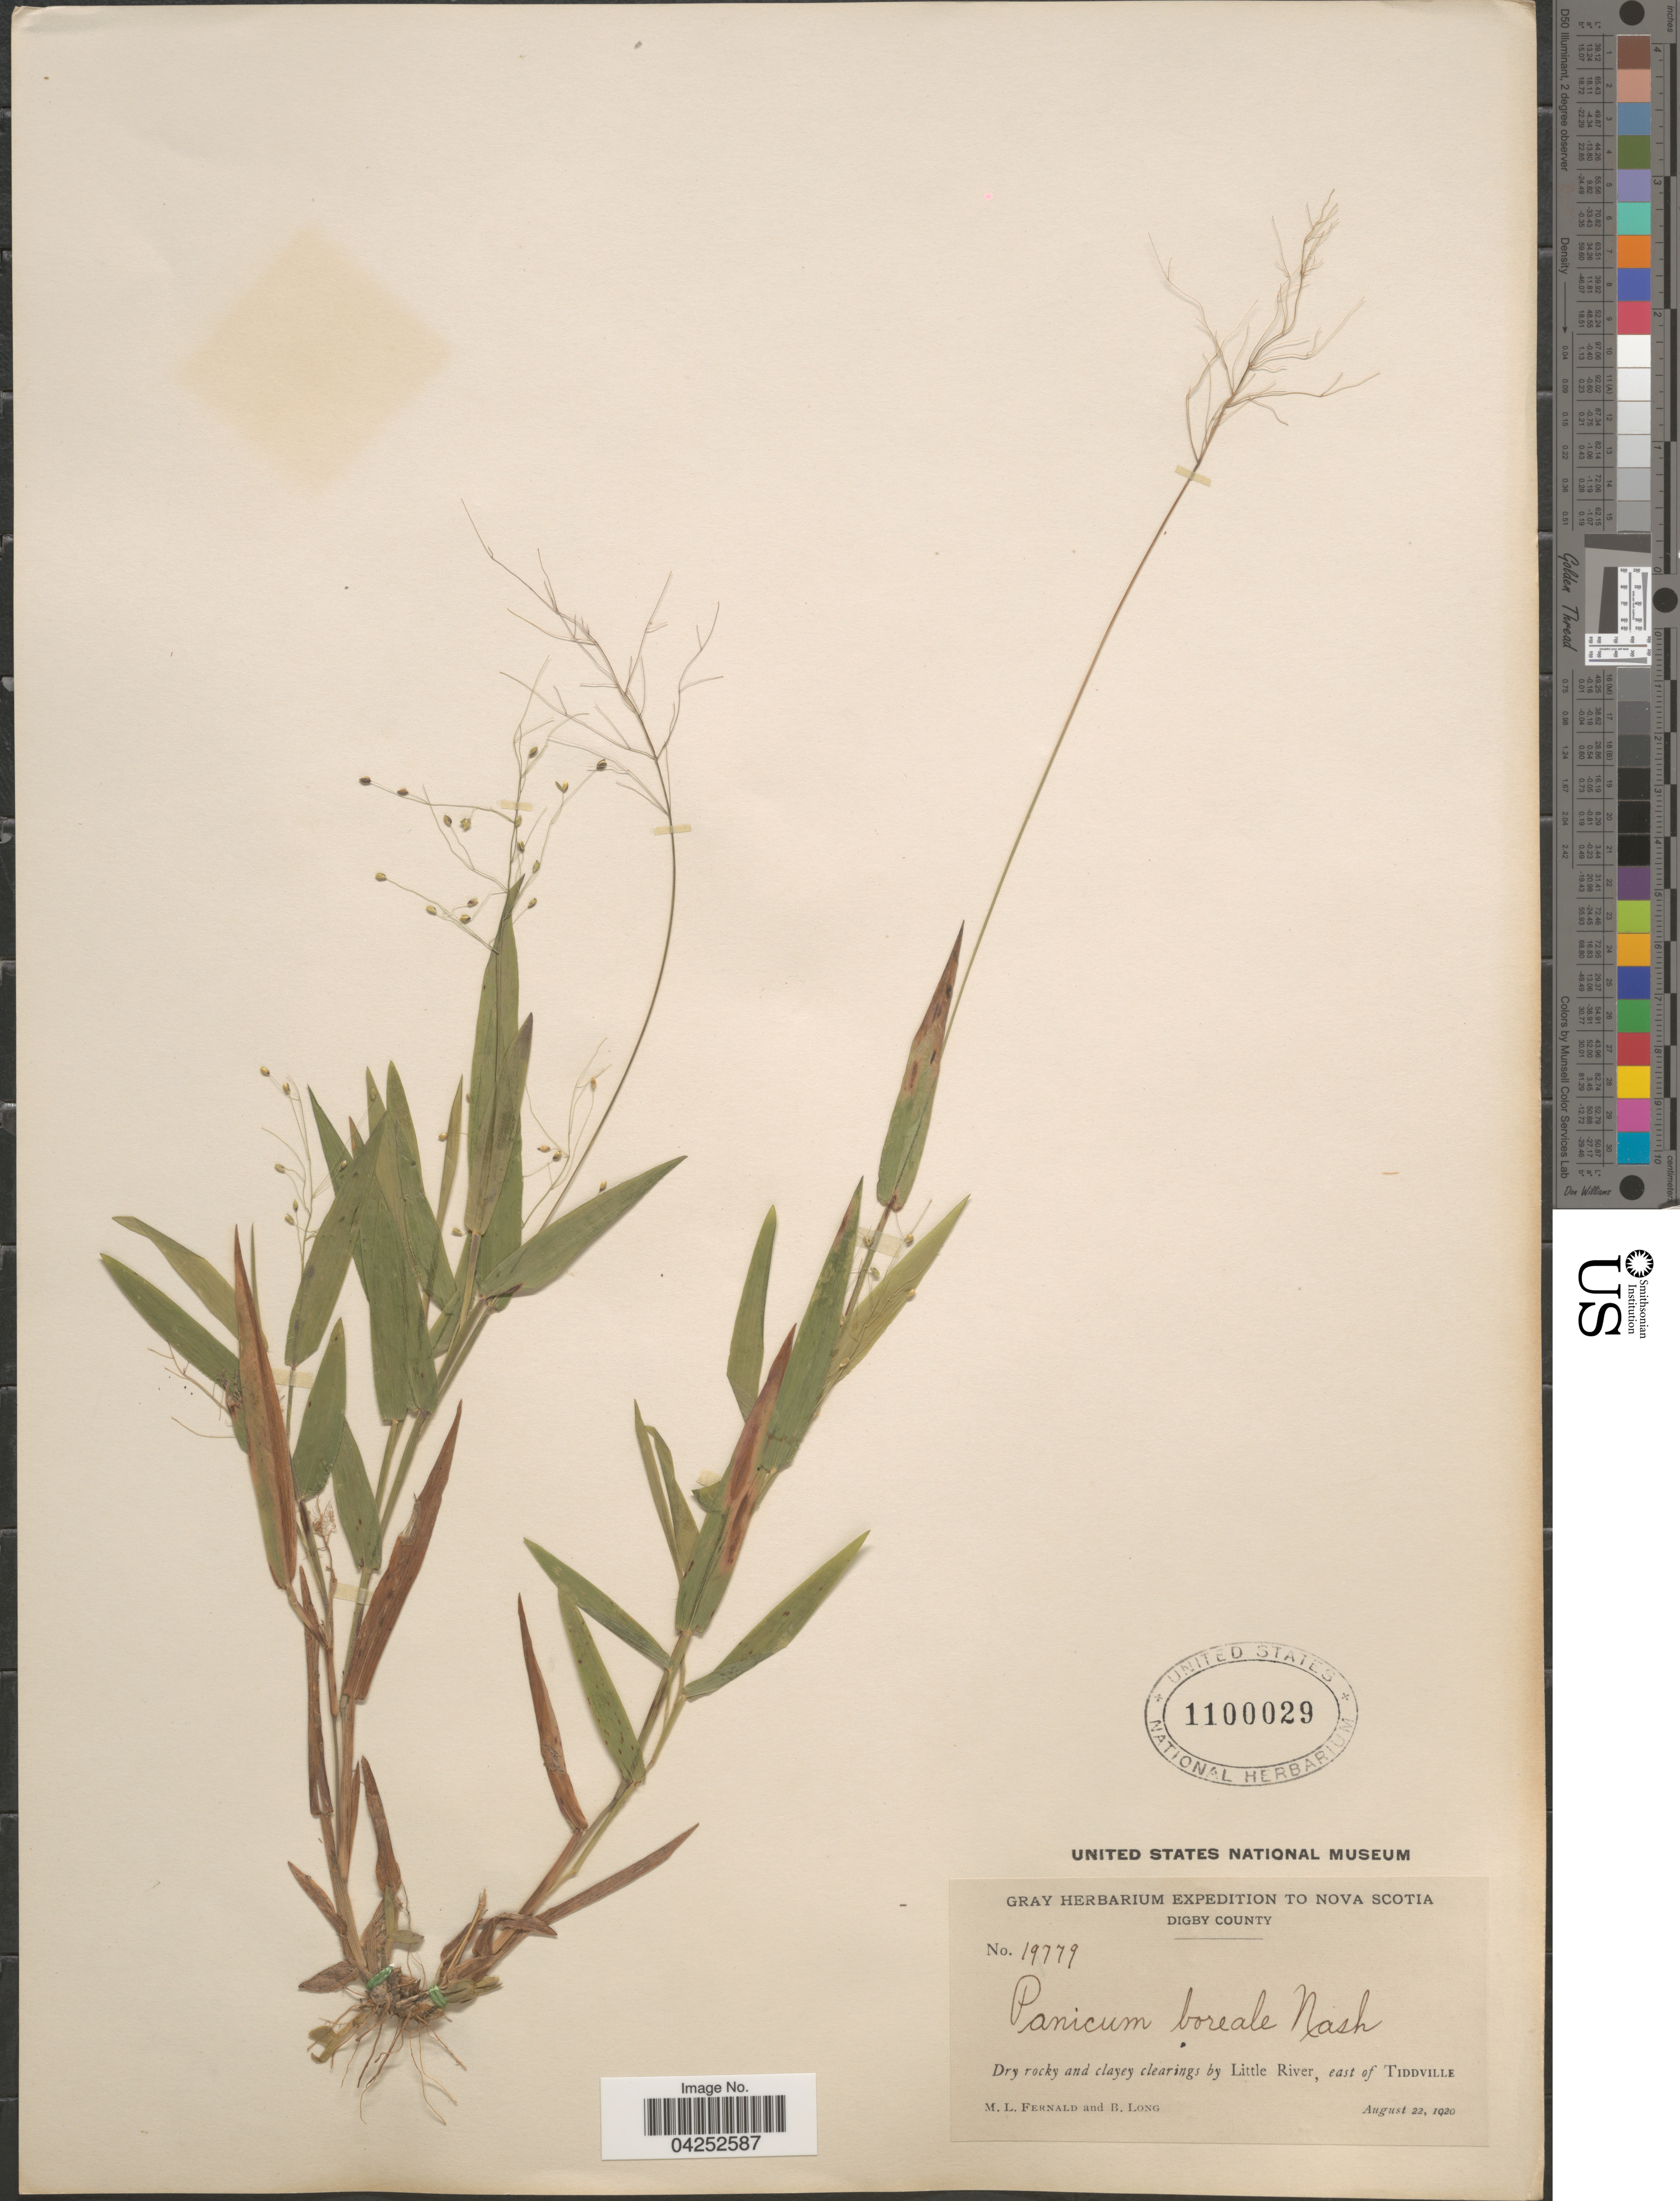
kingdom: Plantae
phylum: Tracheophyta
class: Liliopsida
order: Poales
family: Poaceae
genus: Dichanthelium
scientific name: Dichanthelium boreale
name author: (Nash) Freckmann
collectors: M. L. Fernald & B. Long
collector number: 19779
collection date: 1920-08-22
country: Canada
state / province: Nova Scotia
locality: Gray Herbarium Expedition to Nova Scotia. Digby County. Dry rocky and clayey clearings by Little River, east of Tiddville.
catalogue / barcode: US 1100029